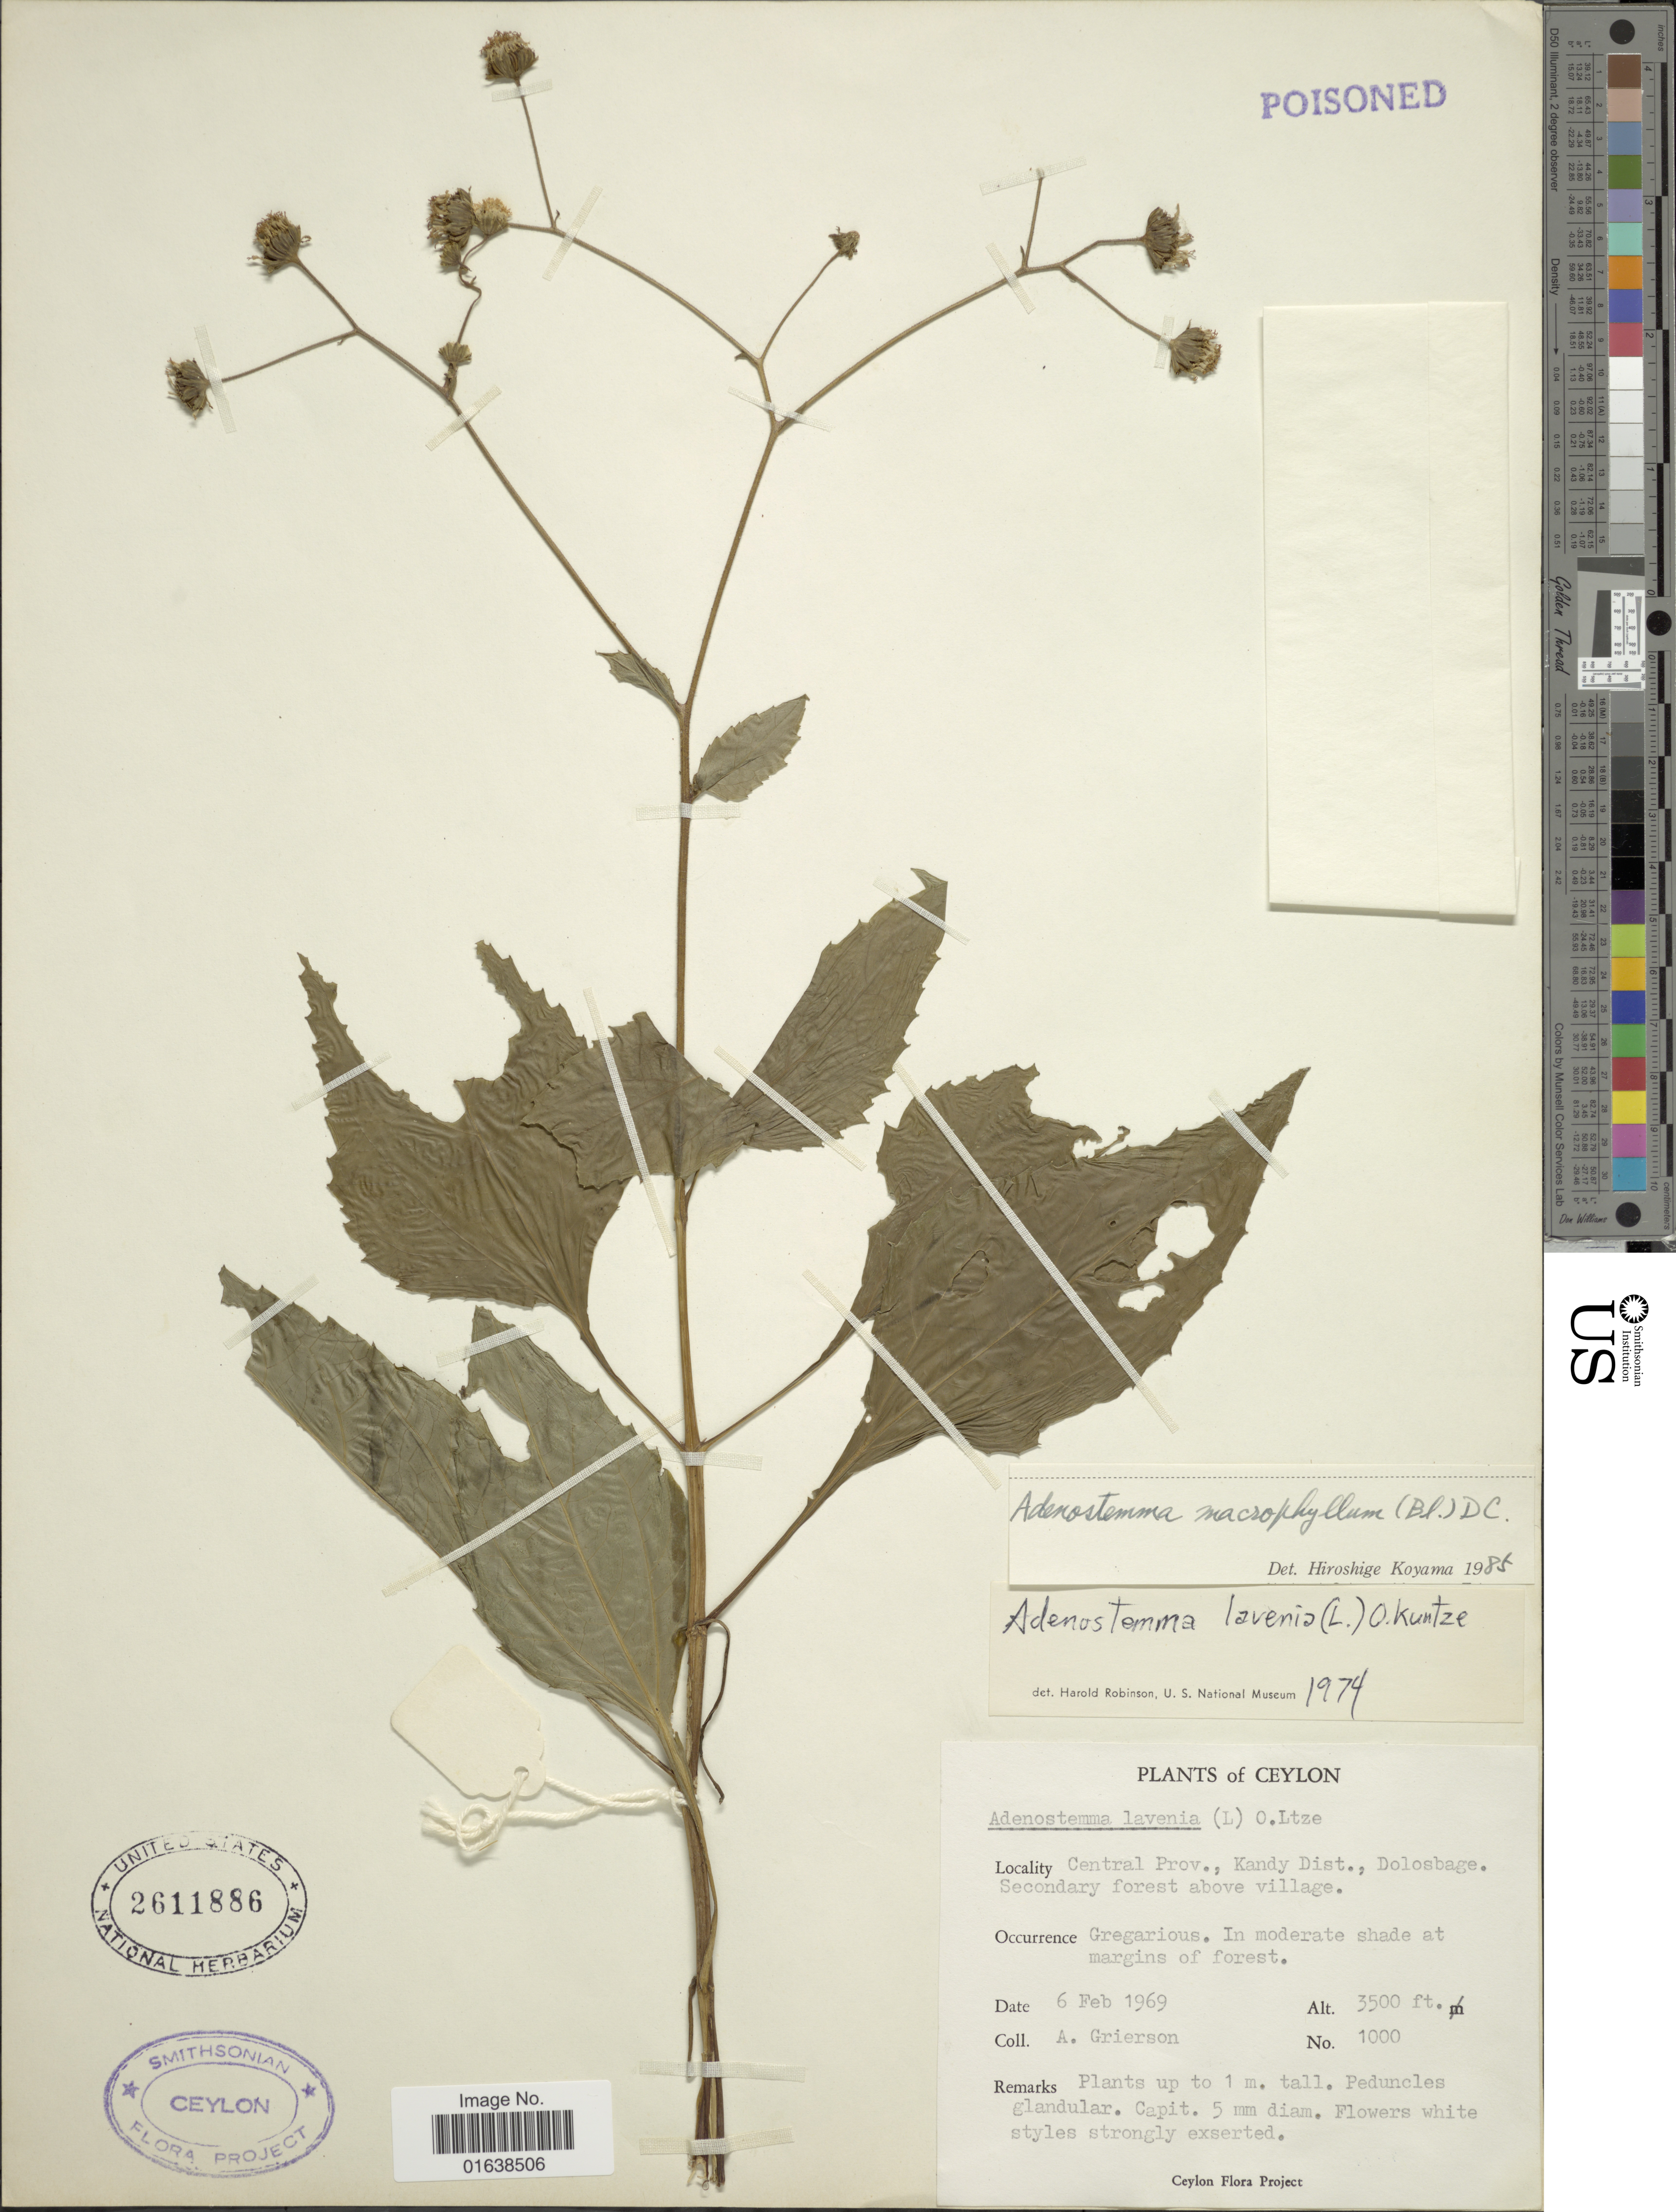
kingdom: Plantae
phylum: Tracheophyta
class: Magnoliopsida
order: Asterales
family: Asteraceae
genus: Adenostemma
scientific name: Adenostemma macrophyllum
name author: (Blume) DC.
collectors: A. Grierson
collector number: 1000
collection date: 1969-02-06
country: Sri Lanka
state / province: Central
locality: Ceylon. Central Prov., Kandy Dist., Dolosbage. Secondary forest above village.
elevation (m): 1067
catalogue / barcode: US 2611886